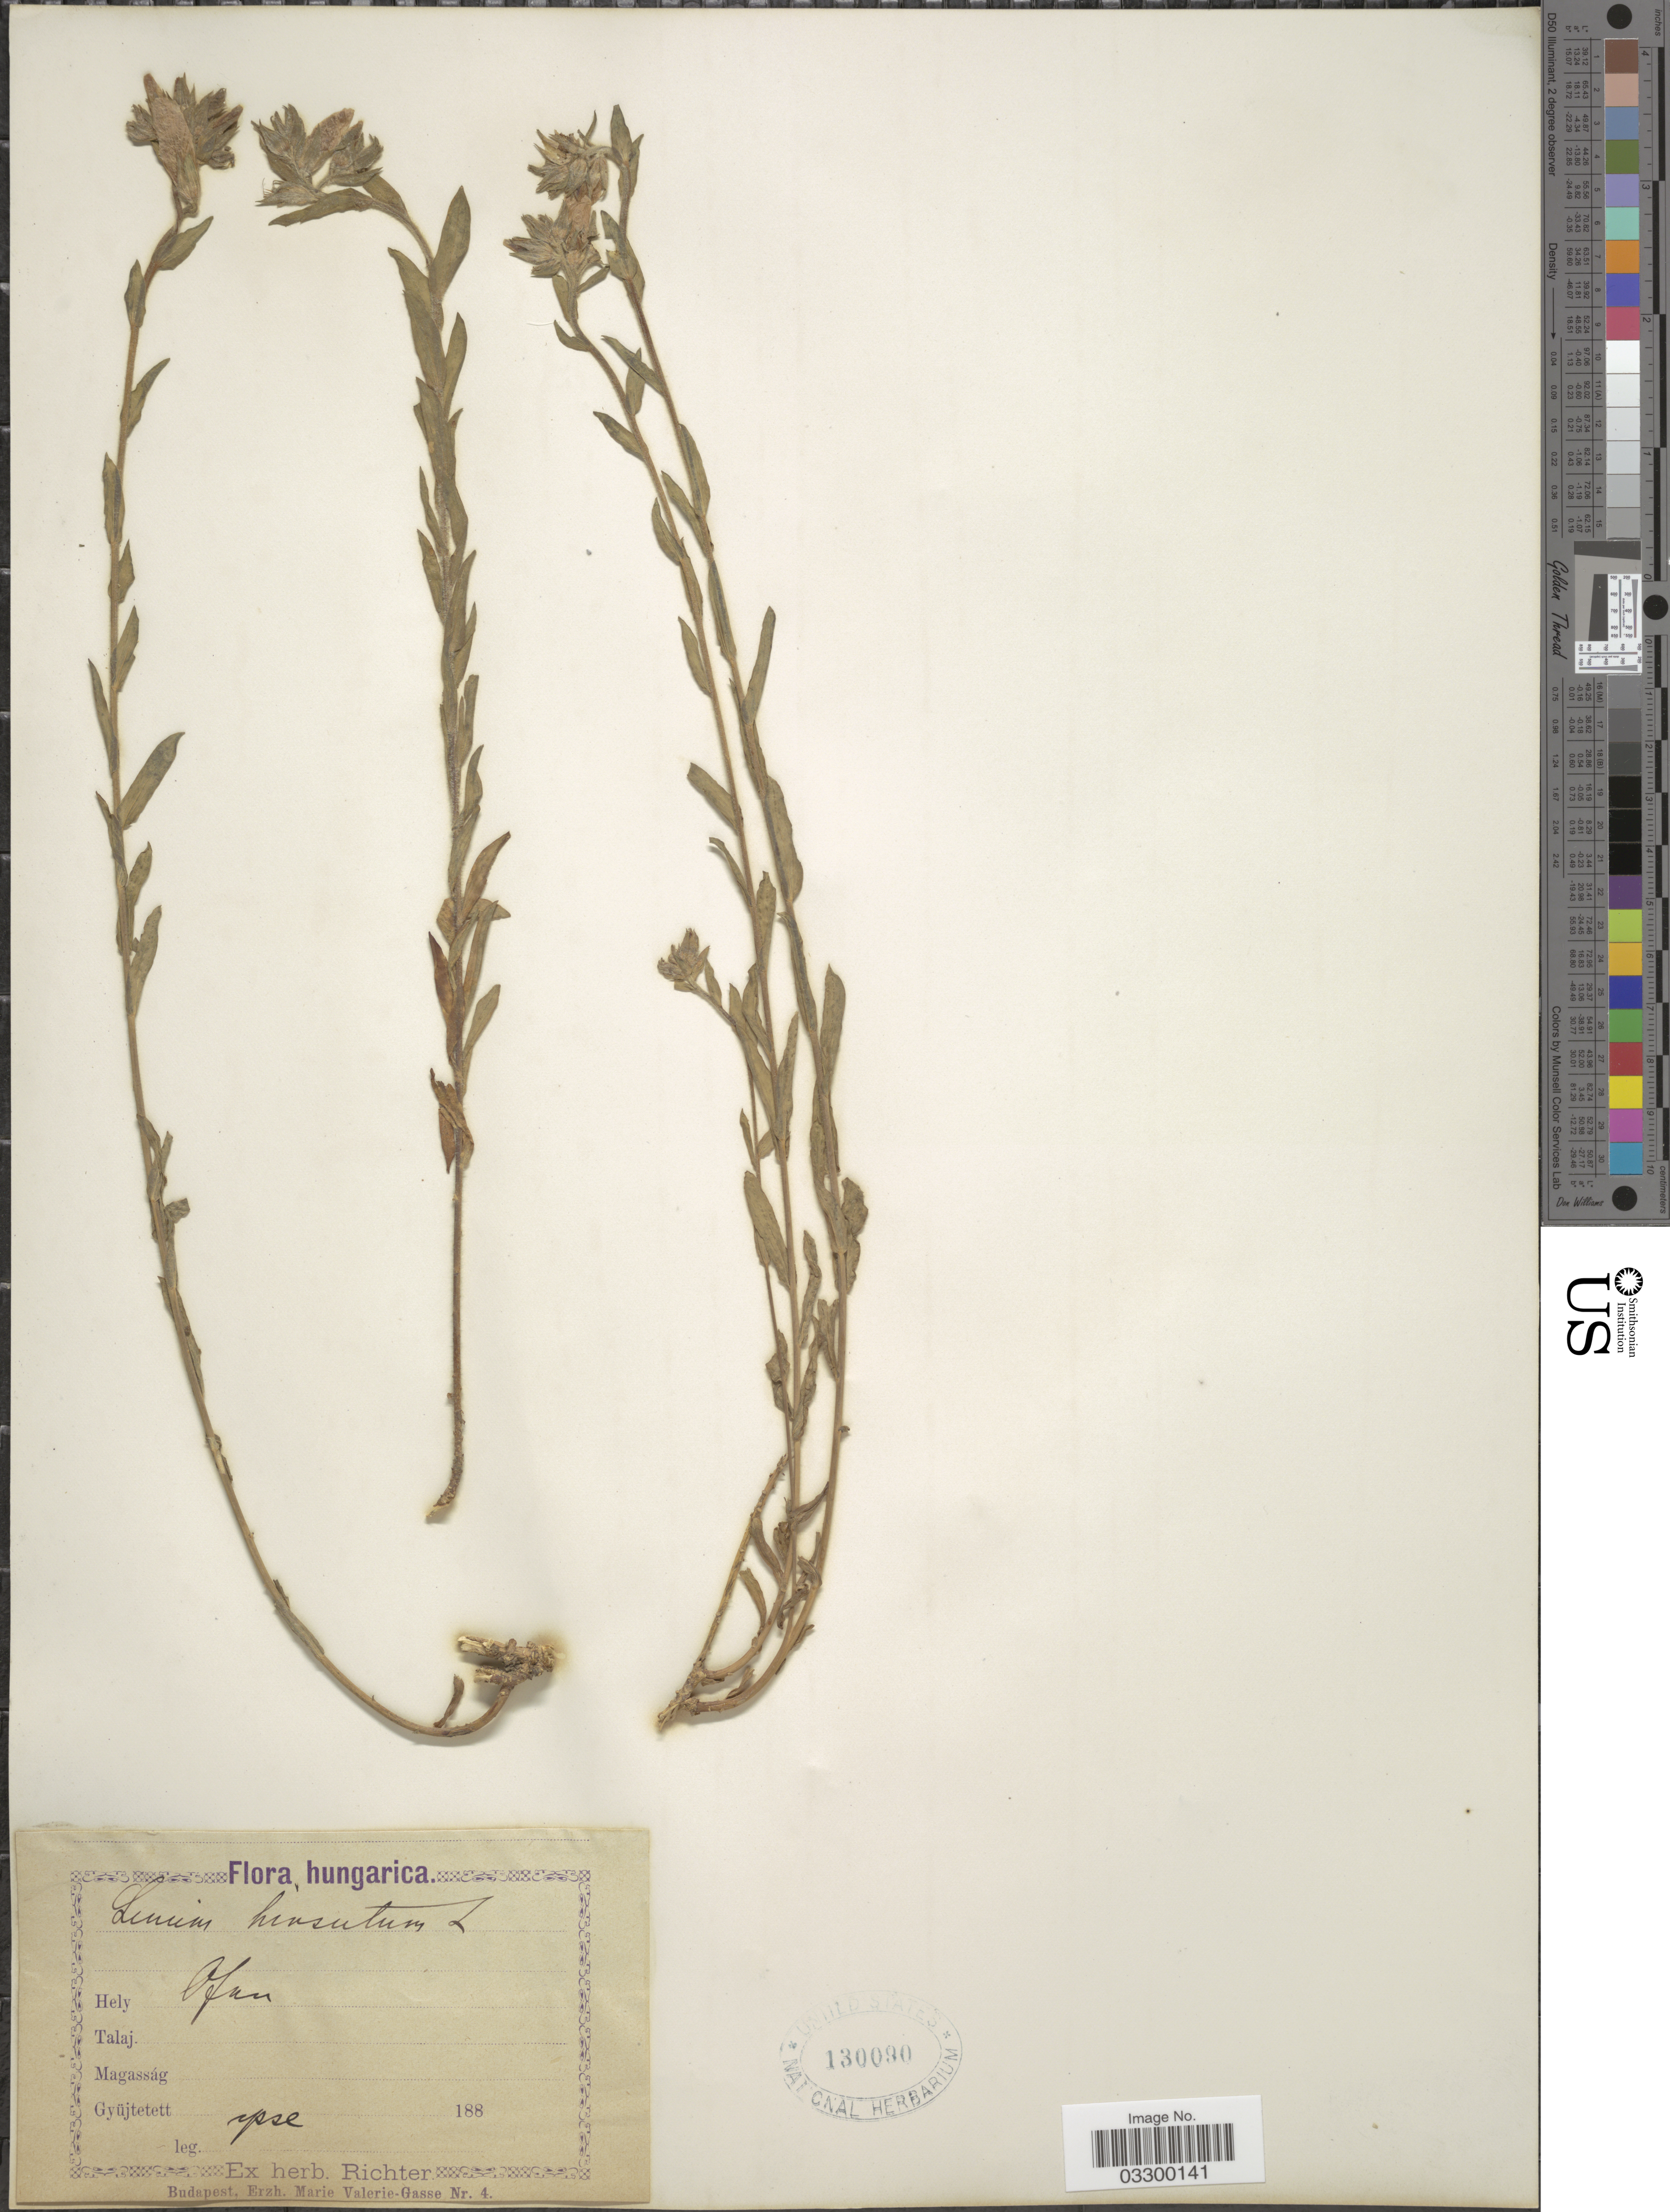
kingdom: Plantae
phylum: Tracheophyta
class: Magnoliopsida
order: Malpighiales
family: Linaceae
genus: Linum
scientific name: Linum hirsutum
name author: L.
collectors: -- Richter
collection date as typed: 188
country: Hungary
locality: Ofen.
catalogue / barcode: US 130090